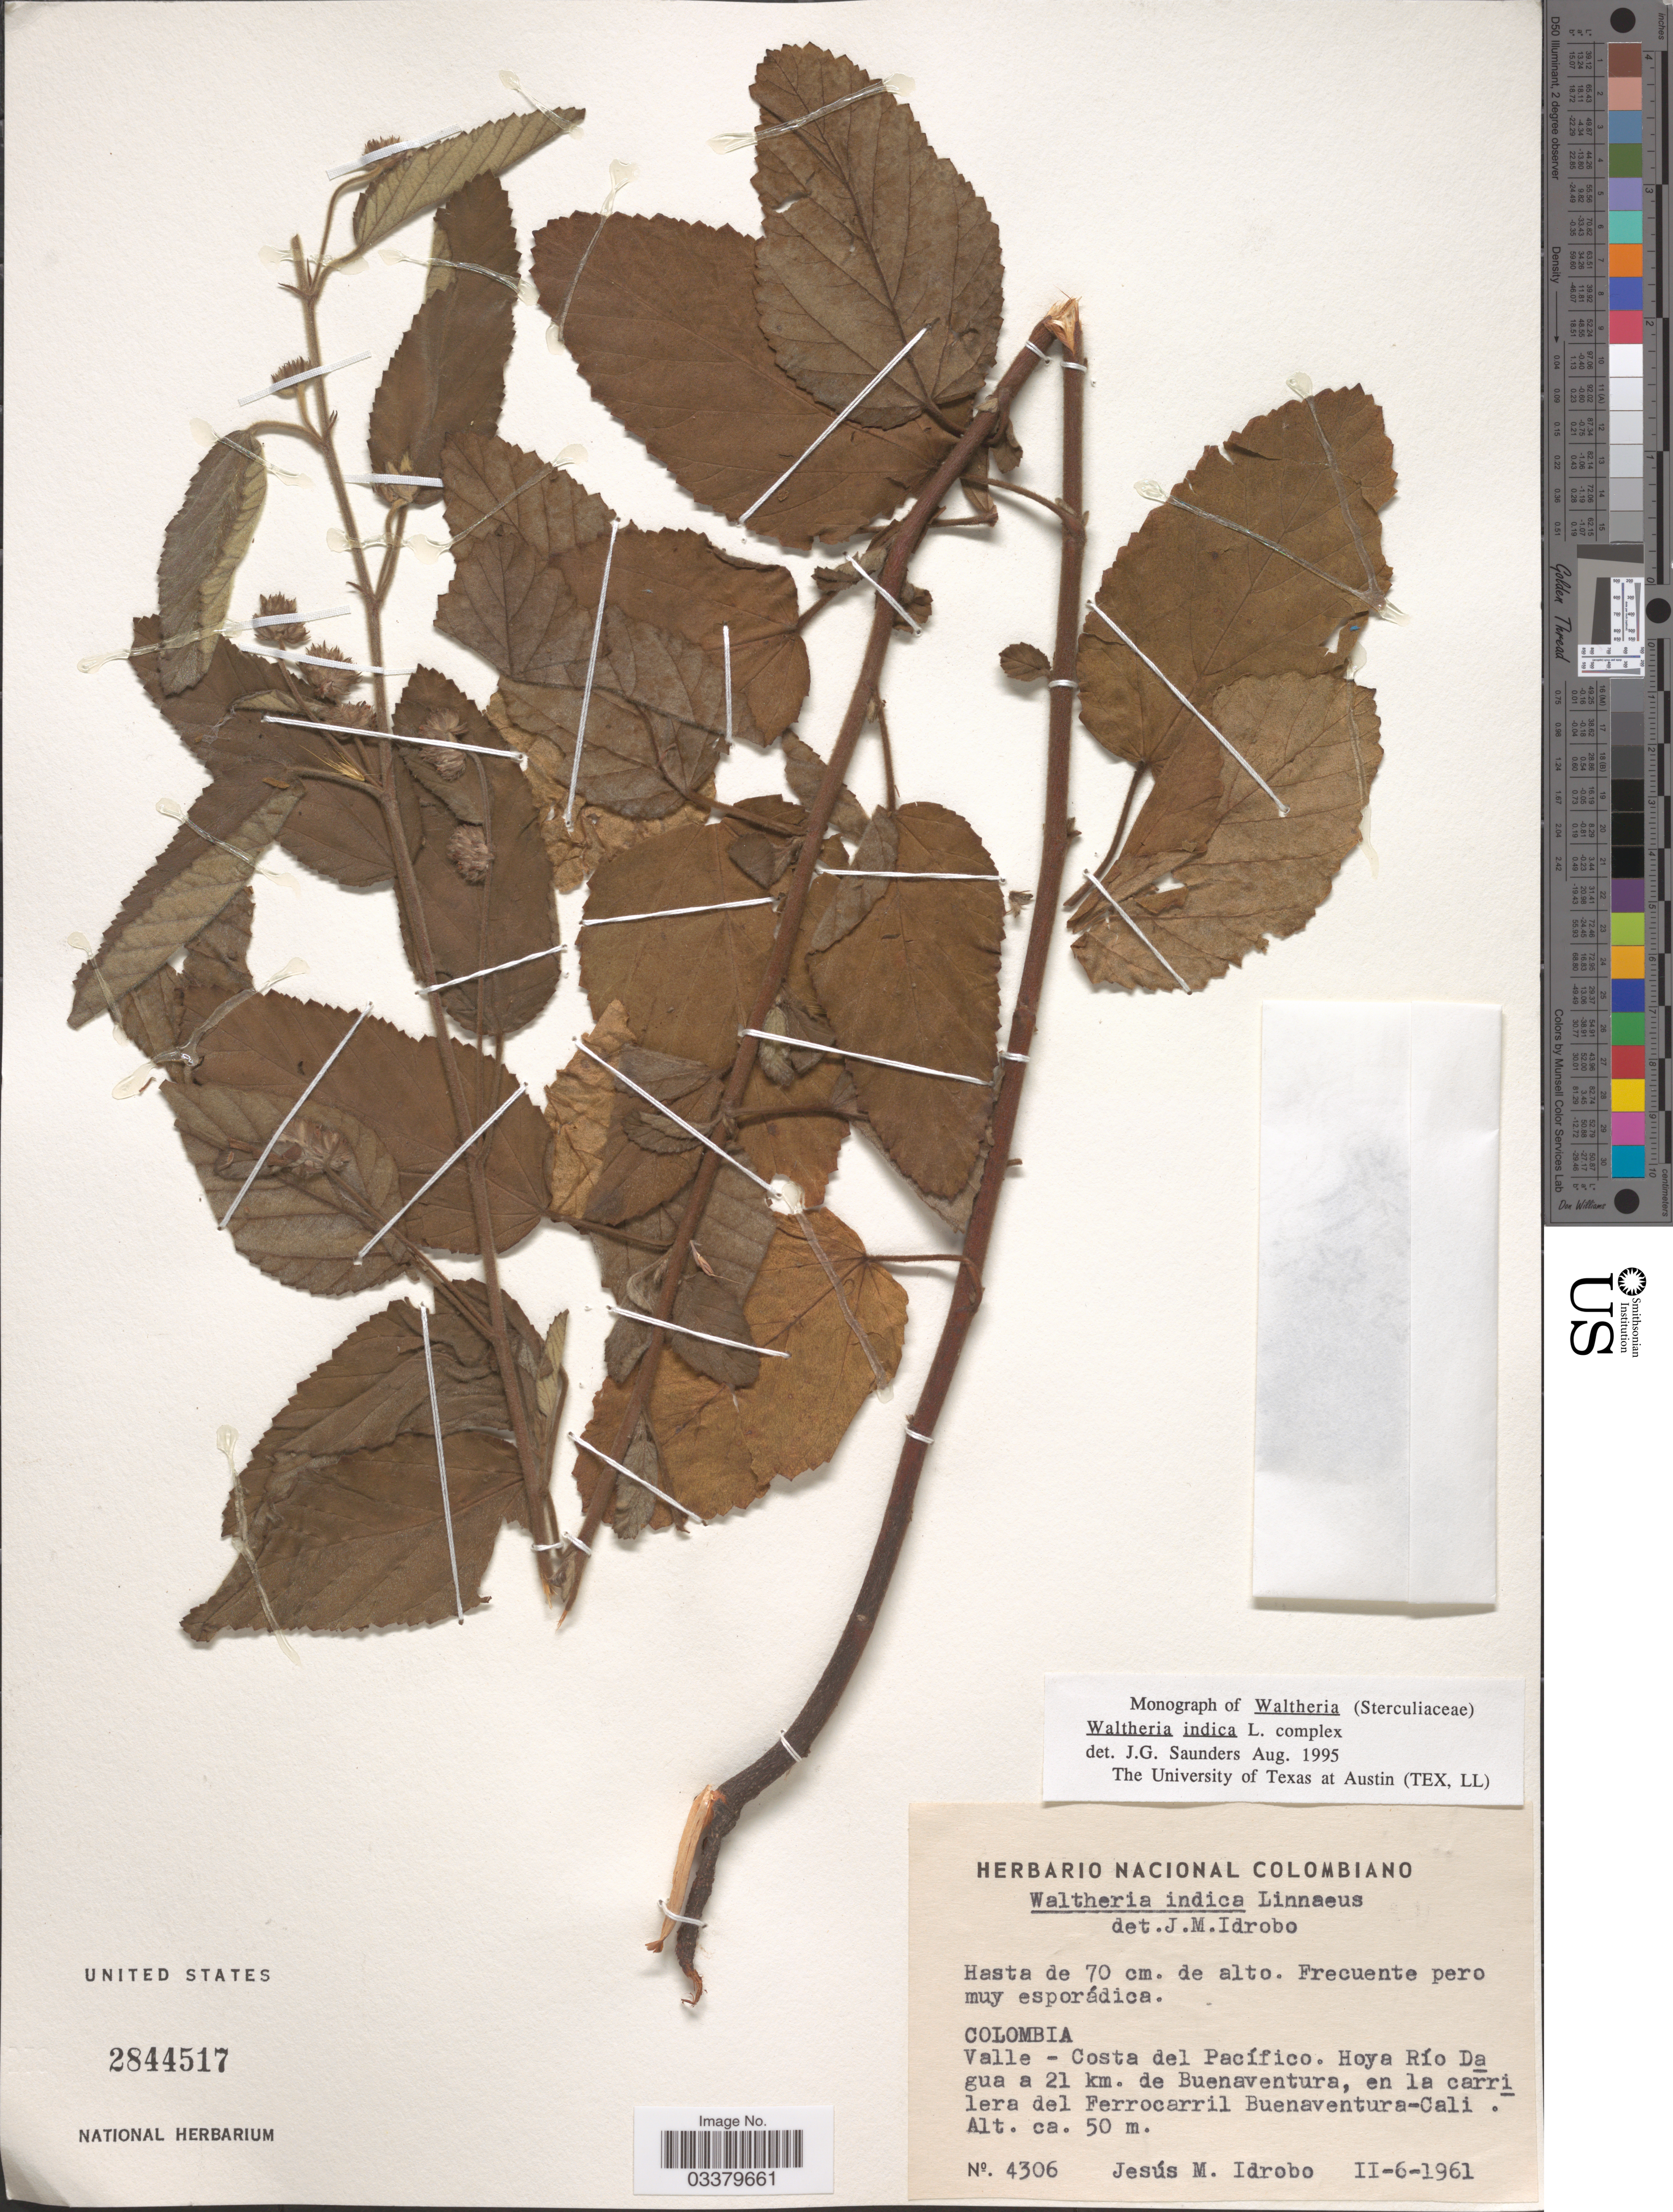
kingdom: Plantae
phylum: Tracheophyta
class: Magnoliopsida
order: Malvales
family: Malvaceae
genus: Waltheria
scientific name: Waltheria indica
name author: L.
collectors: J. M. Idrobo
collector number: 4306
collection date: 1961-02-06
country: Colombia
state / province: Valle del Cauca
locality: Valle - Costa del Pacífico. hoya Río Dagua a 21 km. de Buenaventura, en la carrilera del Ferrocarril Buenaventura-Cali.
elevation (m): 50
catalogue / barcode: US 2844517